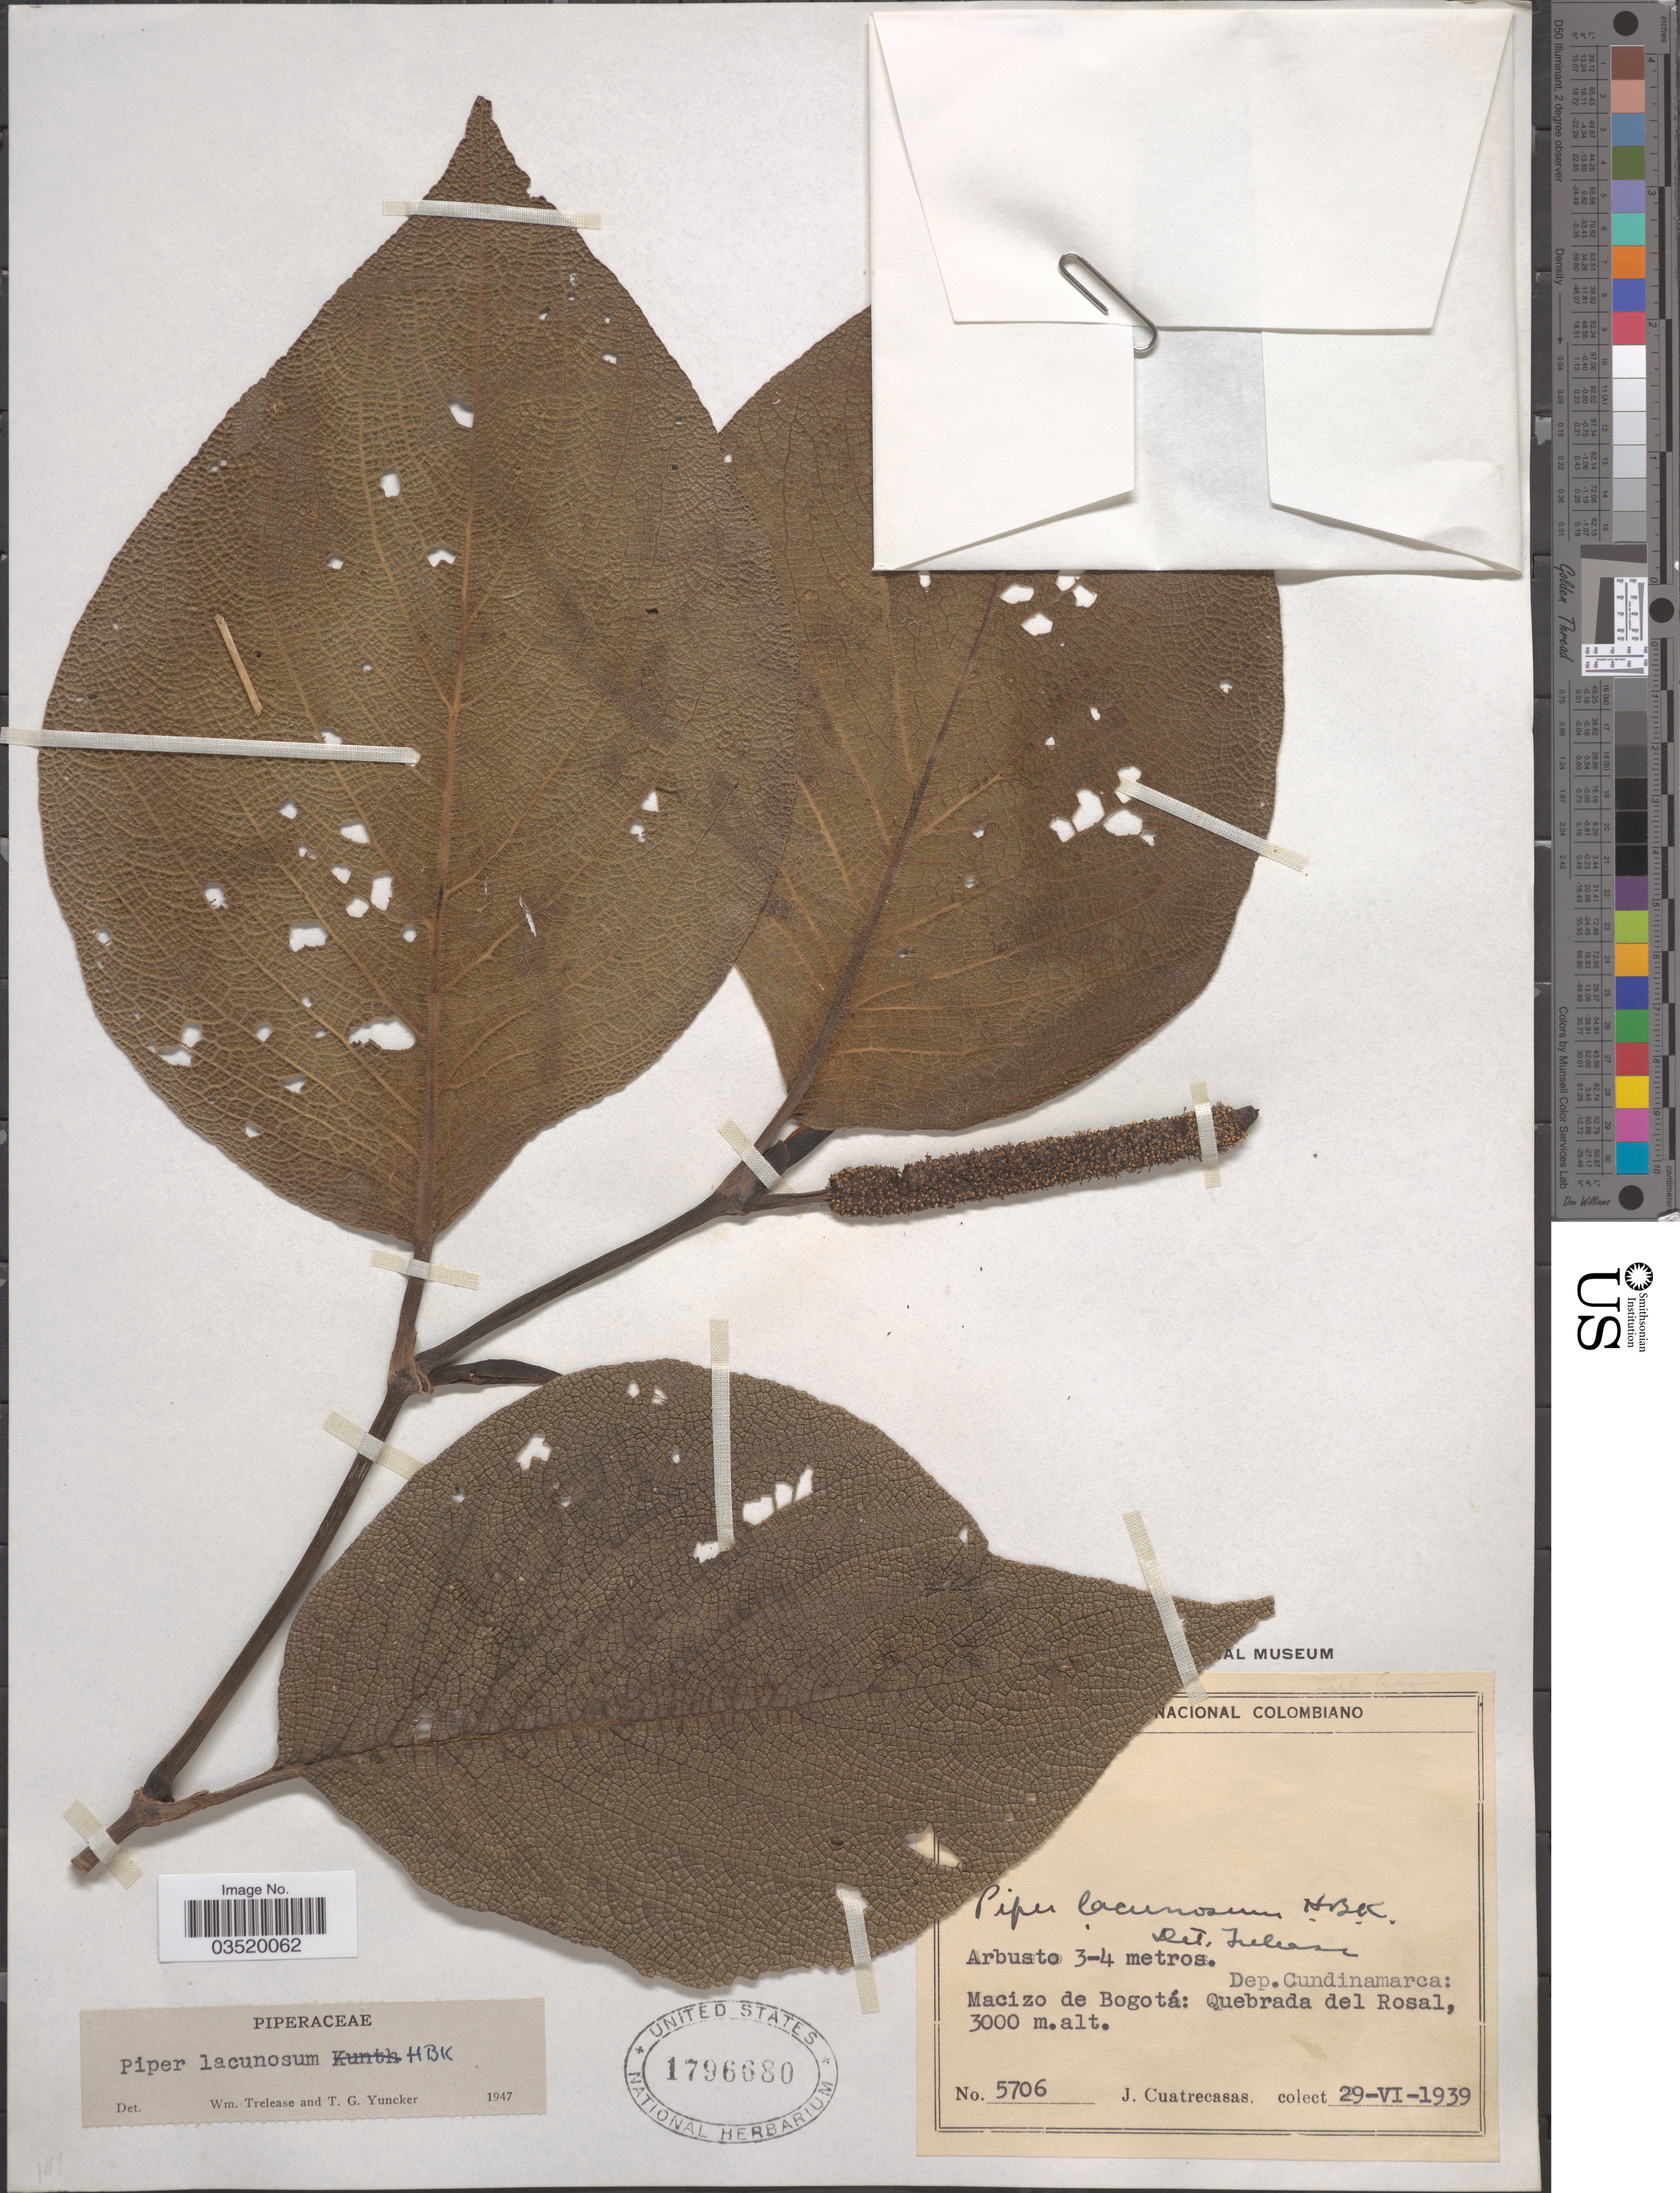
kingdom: Plantae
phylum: Tracheophyta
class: Magnoliopsida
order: Piperales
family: Piperaceae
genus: Piper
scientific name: Piper lacunosum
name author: Kunth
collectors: J. Cuatrecasas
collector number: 5706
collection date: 1939-06-29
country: Colombia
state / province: Cundinamarca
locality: Dep. Cundinamarca: Macizo de Bogotá: Quebrada del Rosal.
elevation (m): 3000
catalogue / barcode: US 1796680